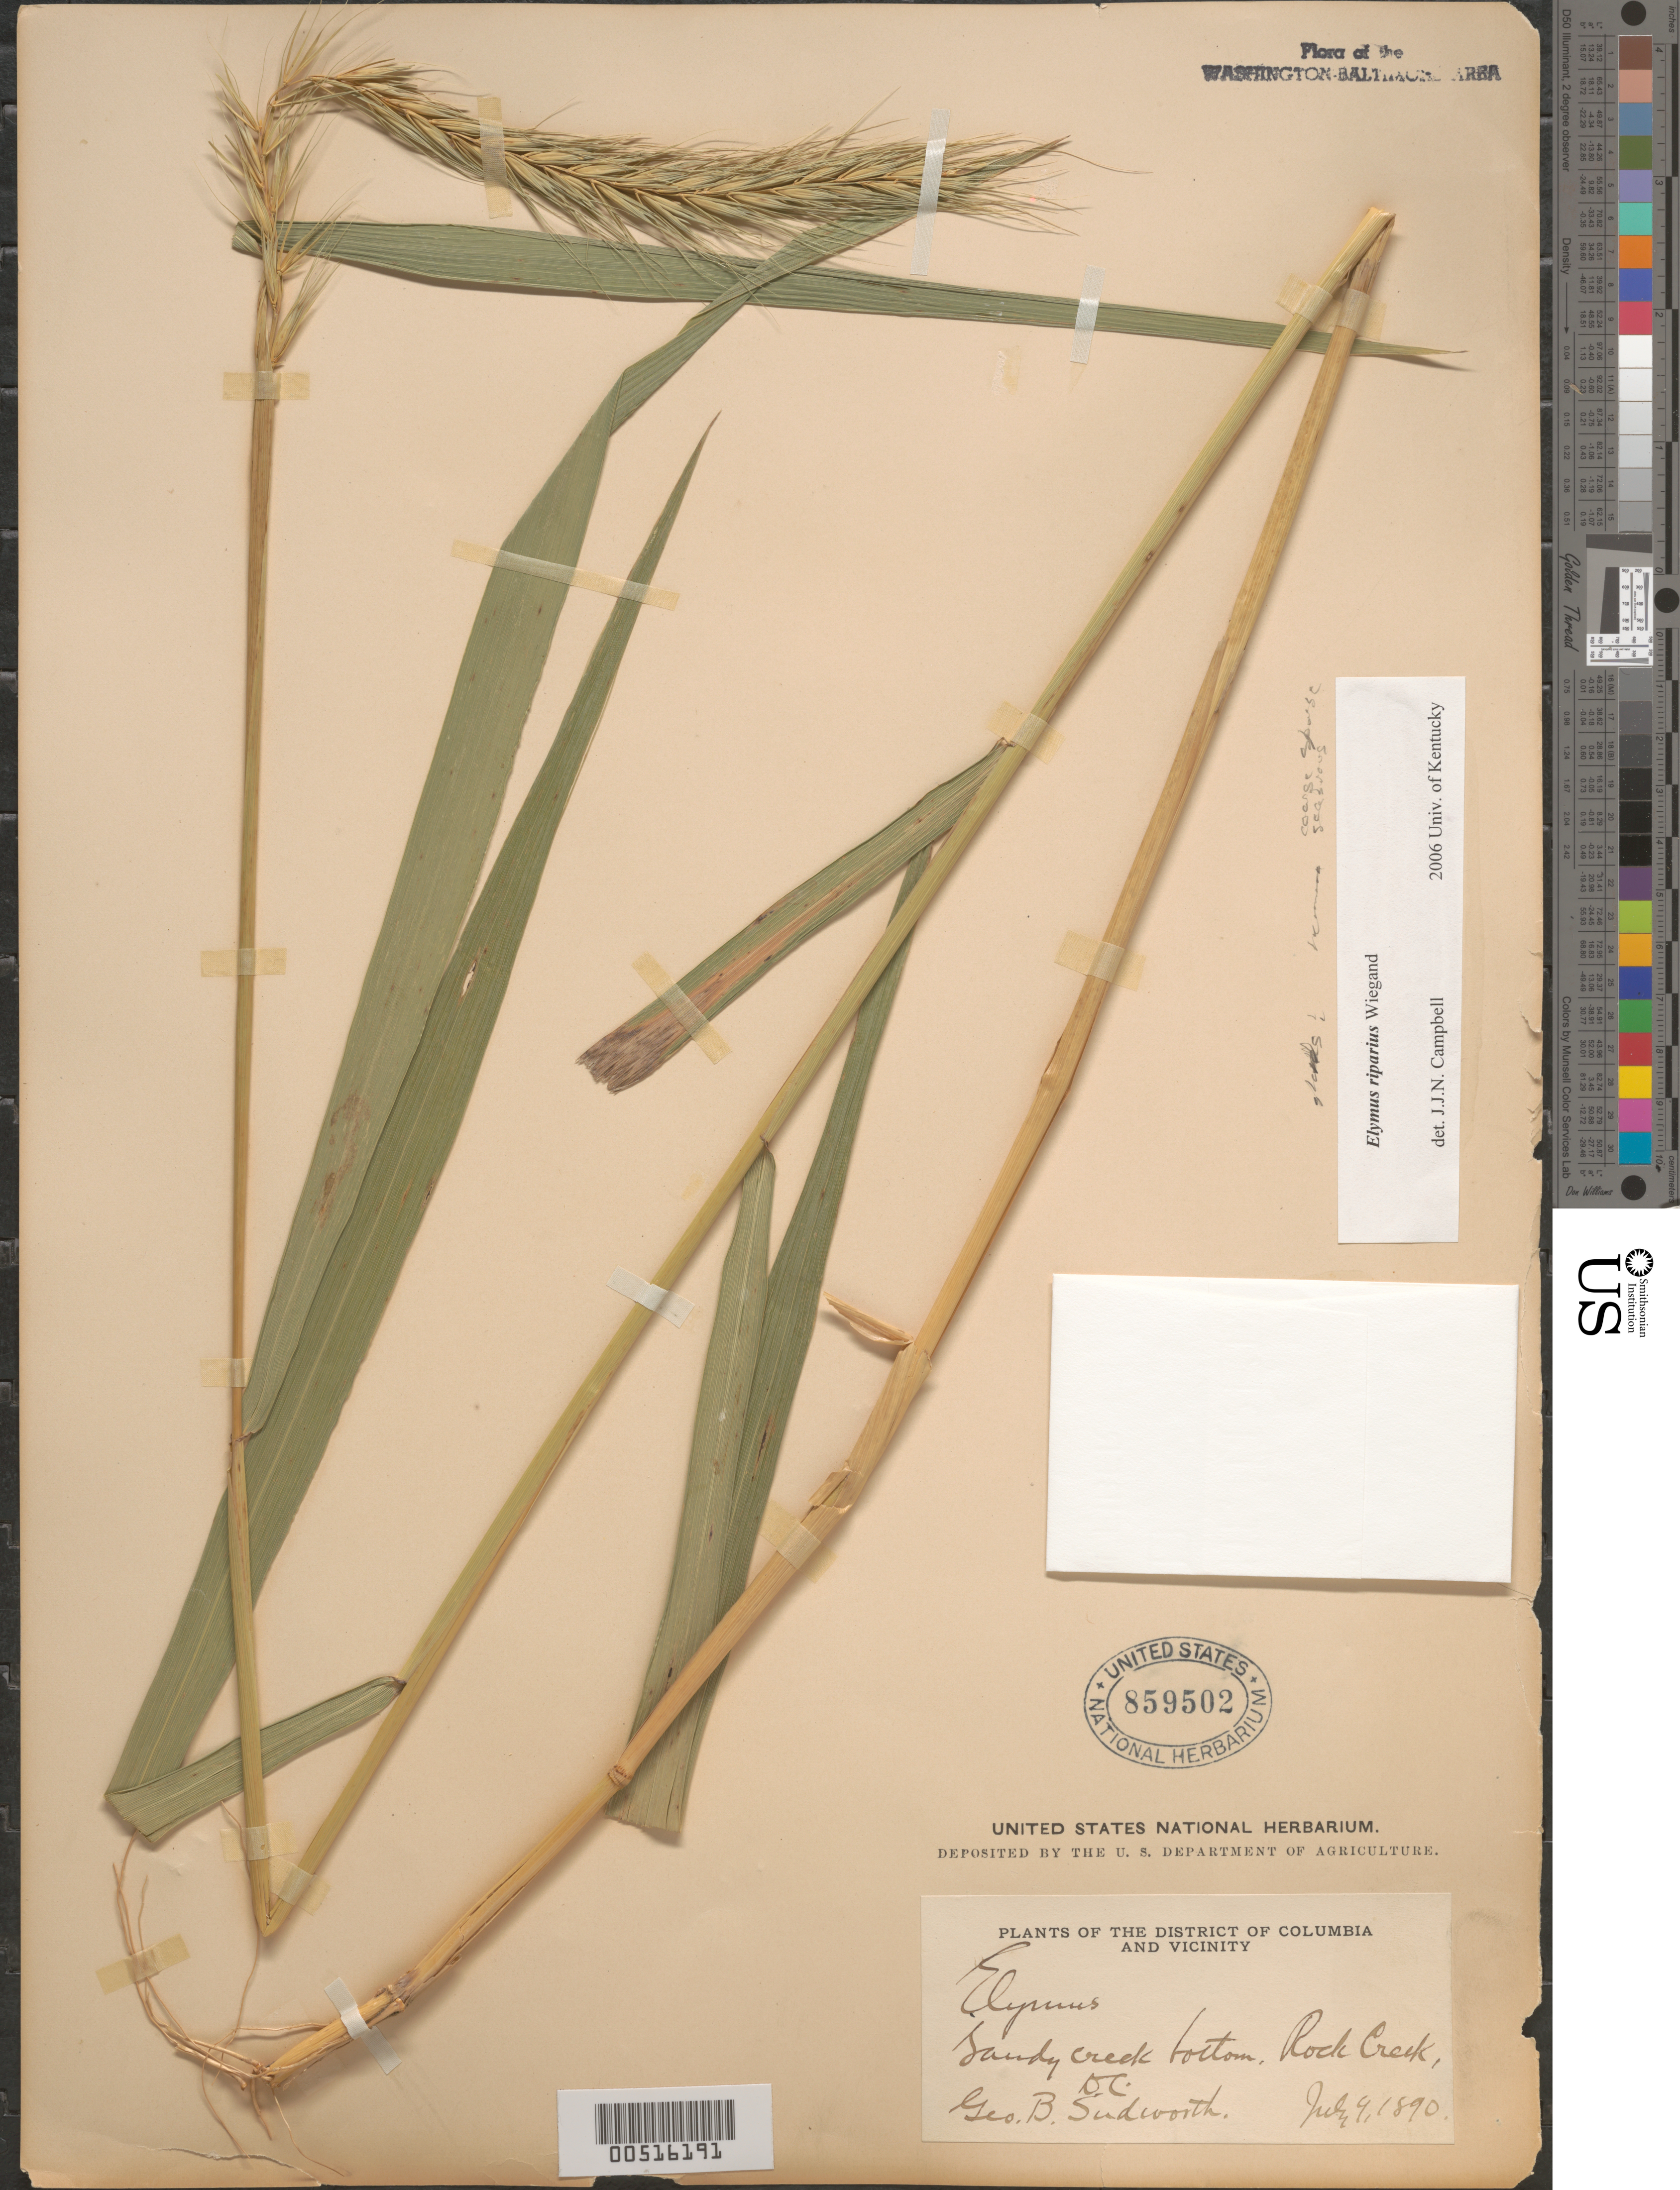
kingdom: Plantae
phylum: Tracheophyta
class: Liliopsida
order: Poales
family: Poaceae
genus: Elymus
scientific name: Elymus riparius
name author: Wiegand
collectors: G. B. Sudworth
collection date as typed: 09 Jul 1890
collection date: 1890-07-09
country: United States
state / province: District of Columbia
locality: Rock Creek Rock Creek Park and Vicinity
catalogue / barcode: US 859502